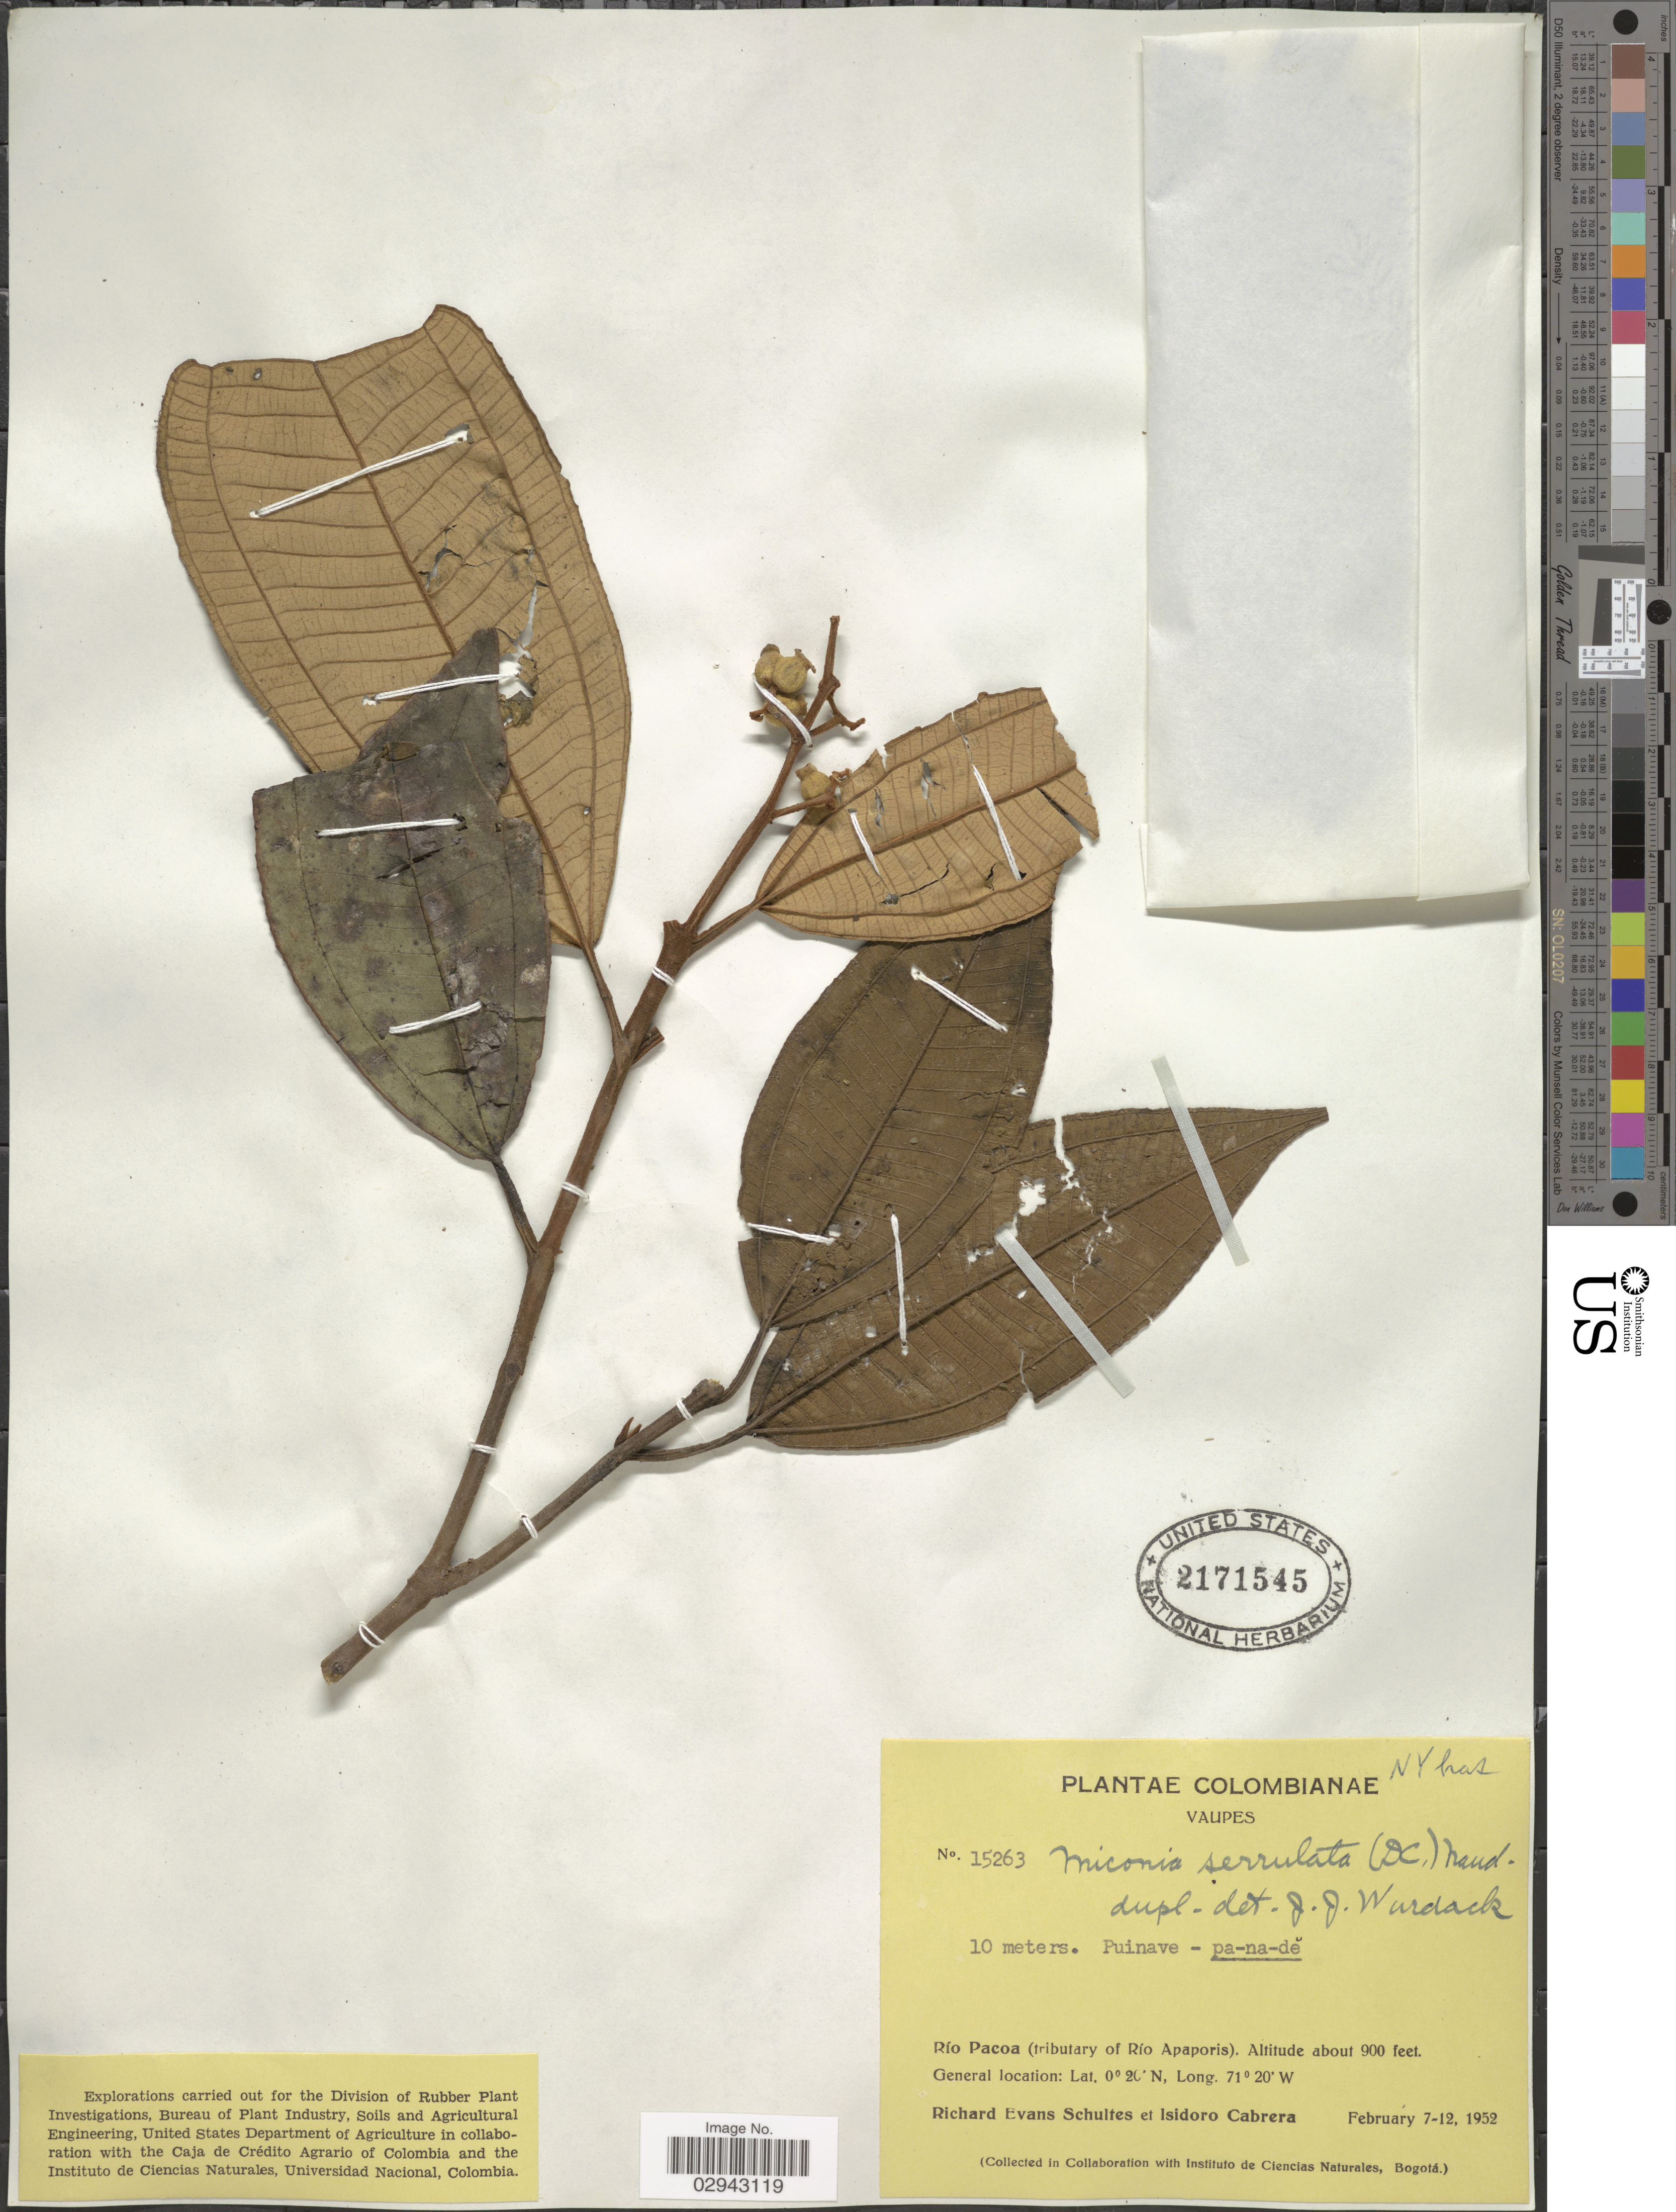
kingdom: Plantae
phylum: Tracheophyta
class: Magnoliopsida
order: Myrtales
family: Melastomataceae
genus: Miconia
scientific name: Miconia serrulata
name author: (DC.) Naudin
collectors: R. E. Schultes & I. Cabrera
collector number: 15263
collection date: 1952-02-07/1952-02-12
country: Colombia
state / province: Vaupés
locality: Río Pacoa (tributary of Río Apaporis).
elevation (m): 274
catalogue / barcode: US 2171545